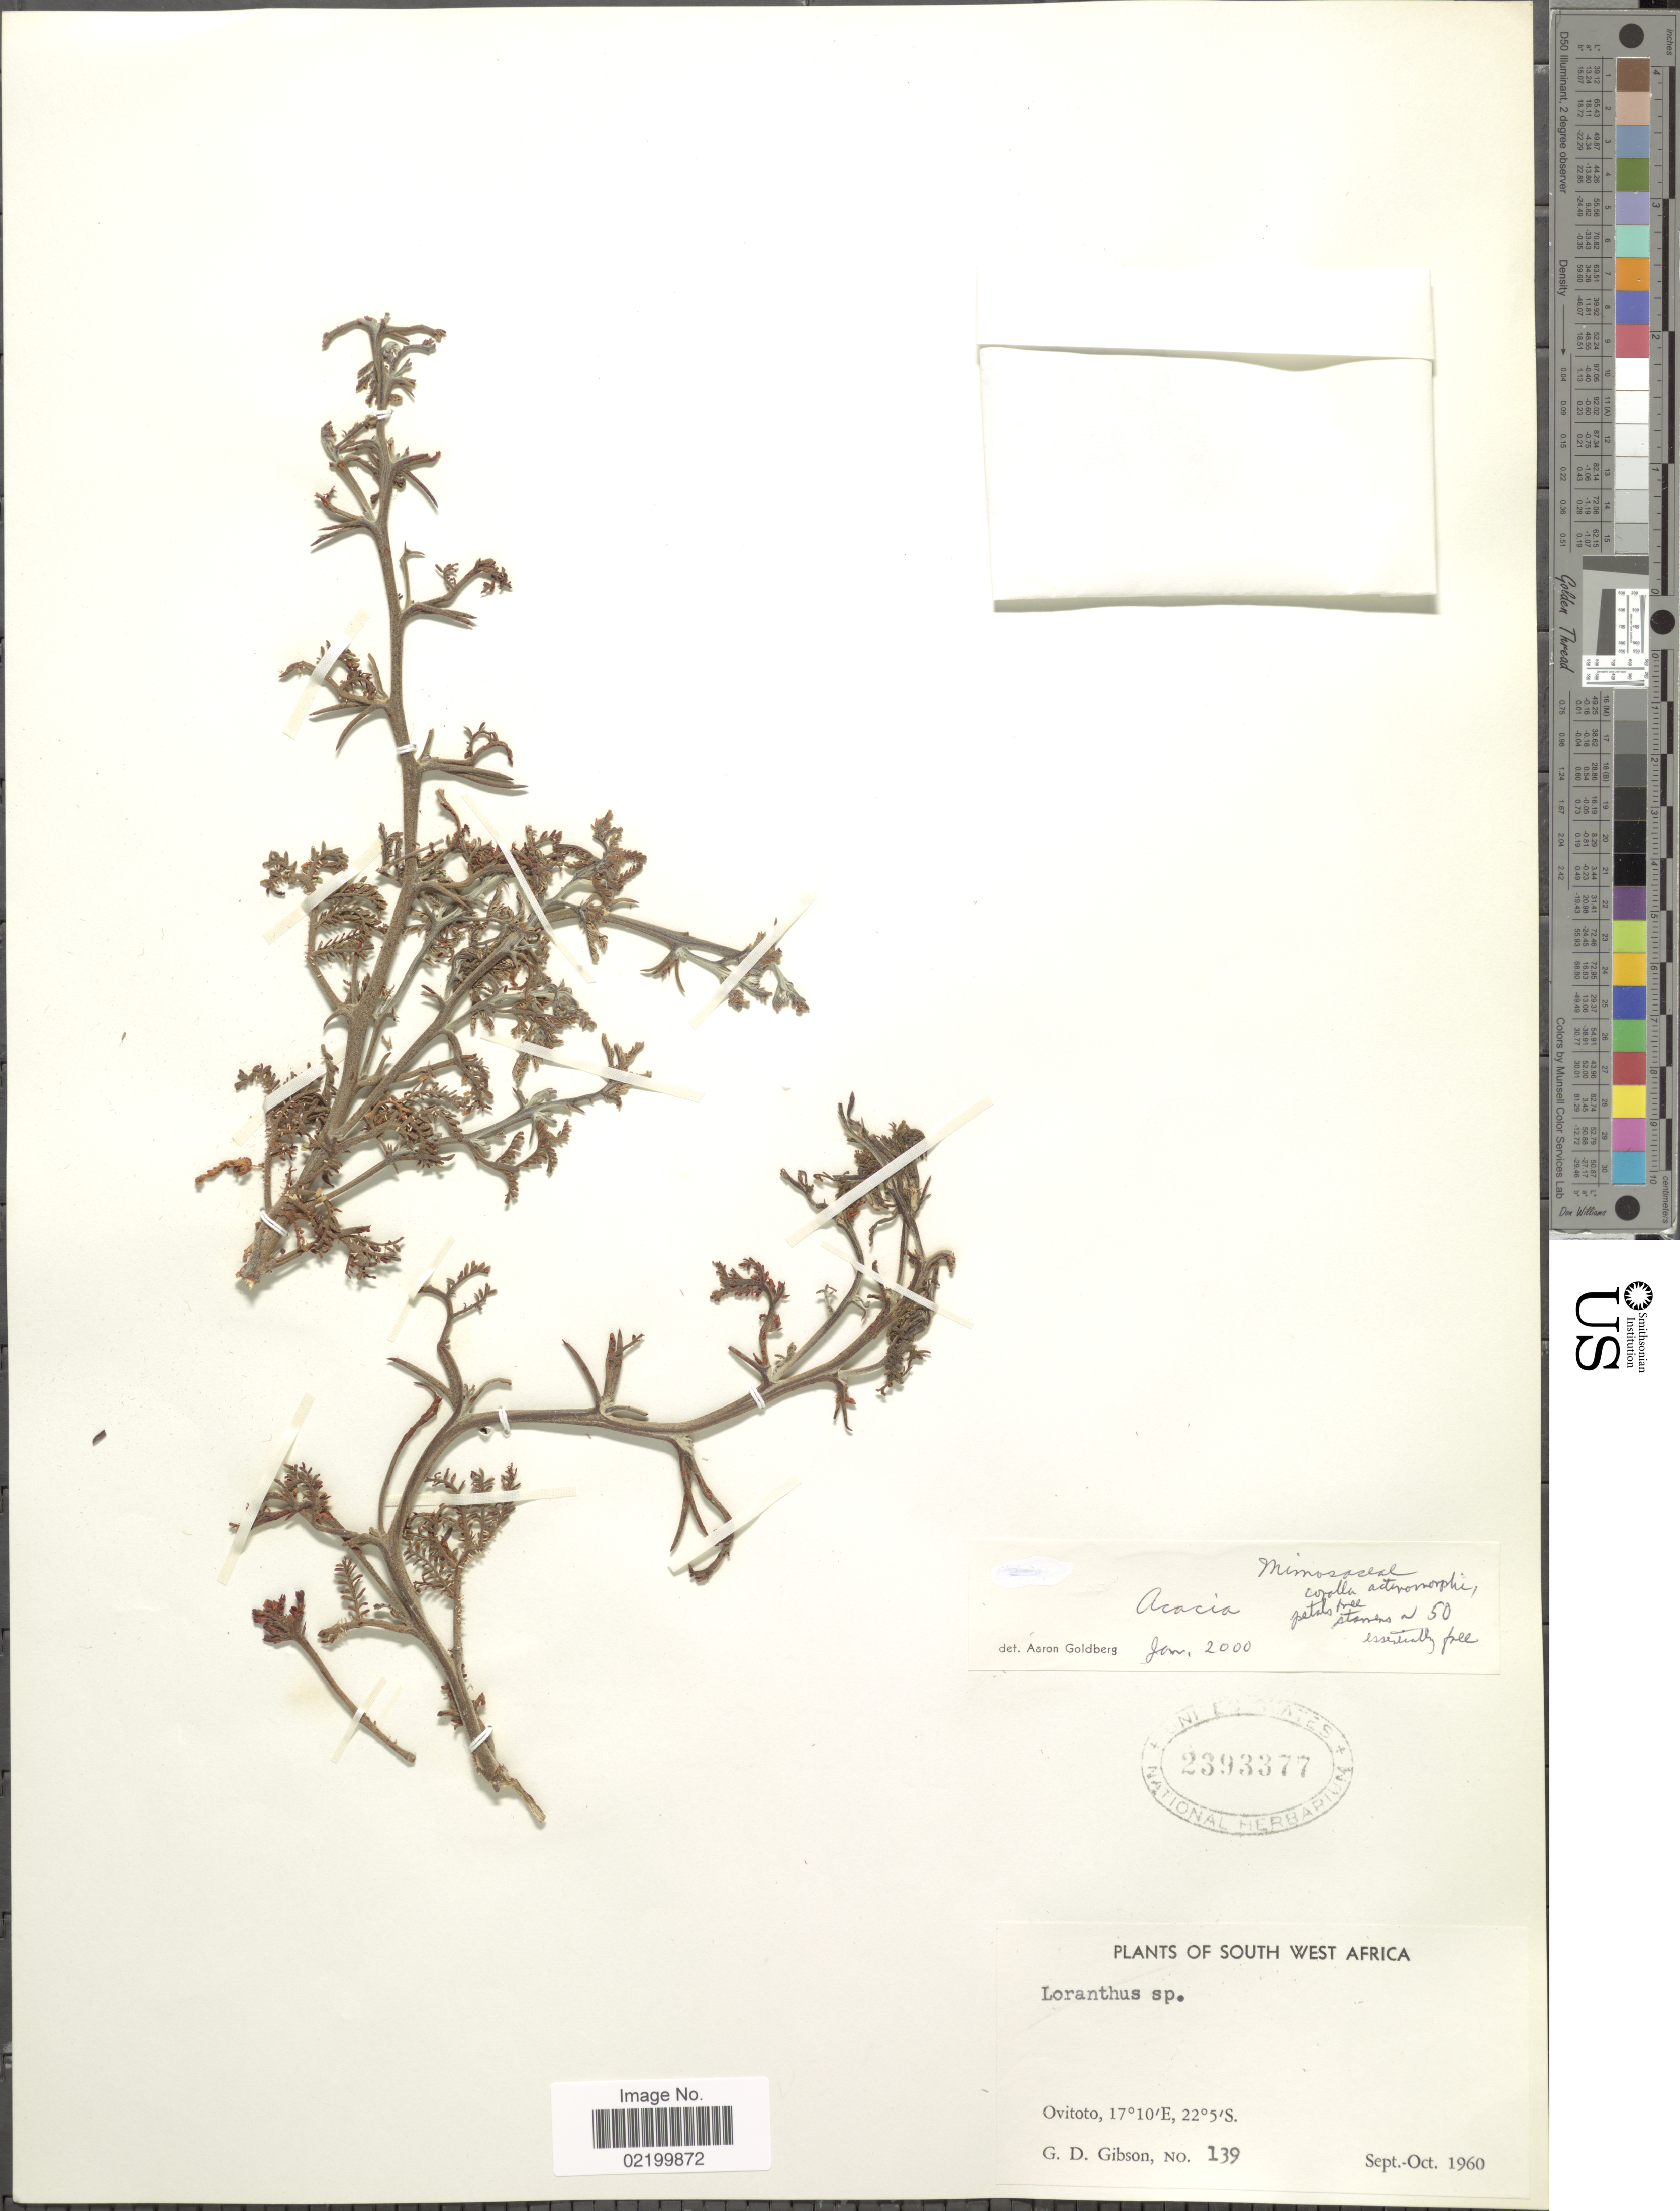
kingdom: Plantae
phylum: Tracheophyta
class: Magnoliopsida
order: Fabales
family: Fabaceae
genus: Acacia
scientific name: Acacia sp.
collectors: G. D. Gibson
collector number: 139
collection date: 1960-09/1960-10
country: Namibia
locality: South West Africa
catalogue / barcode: US 2393377